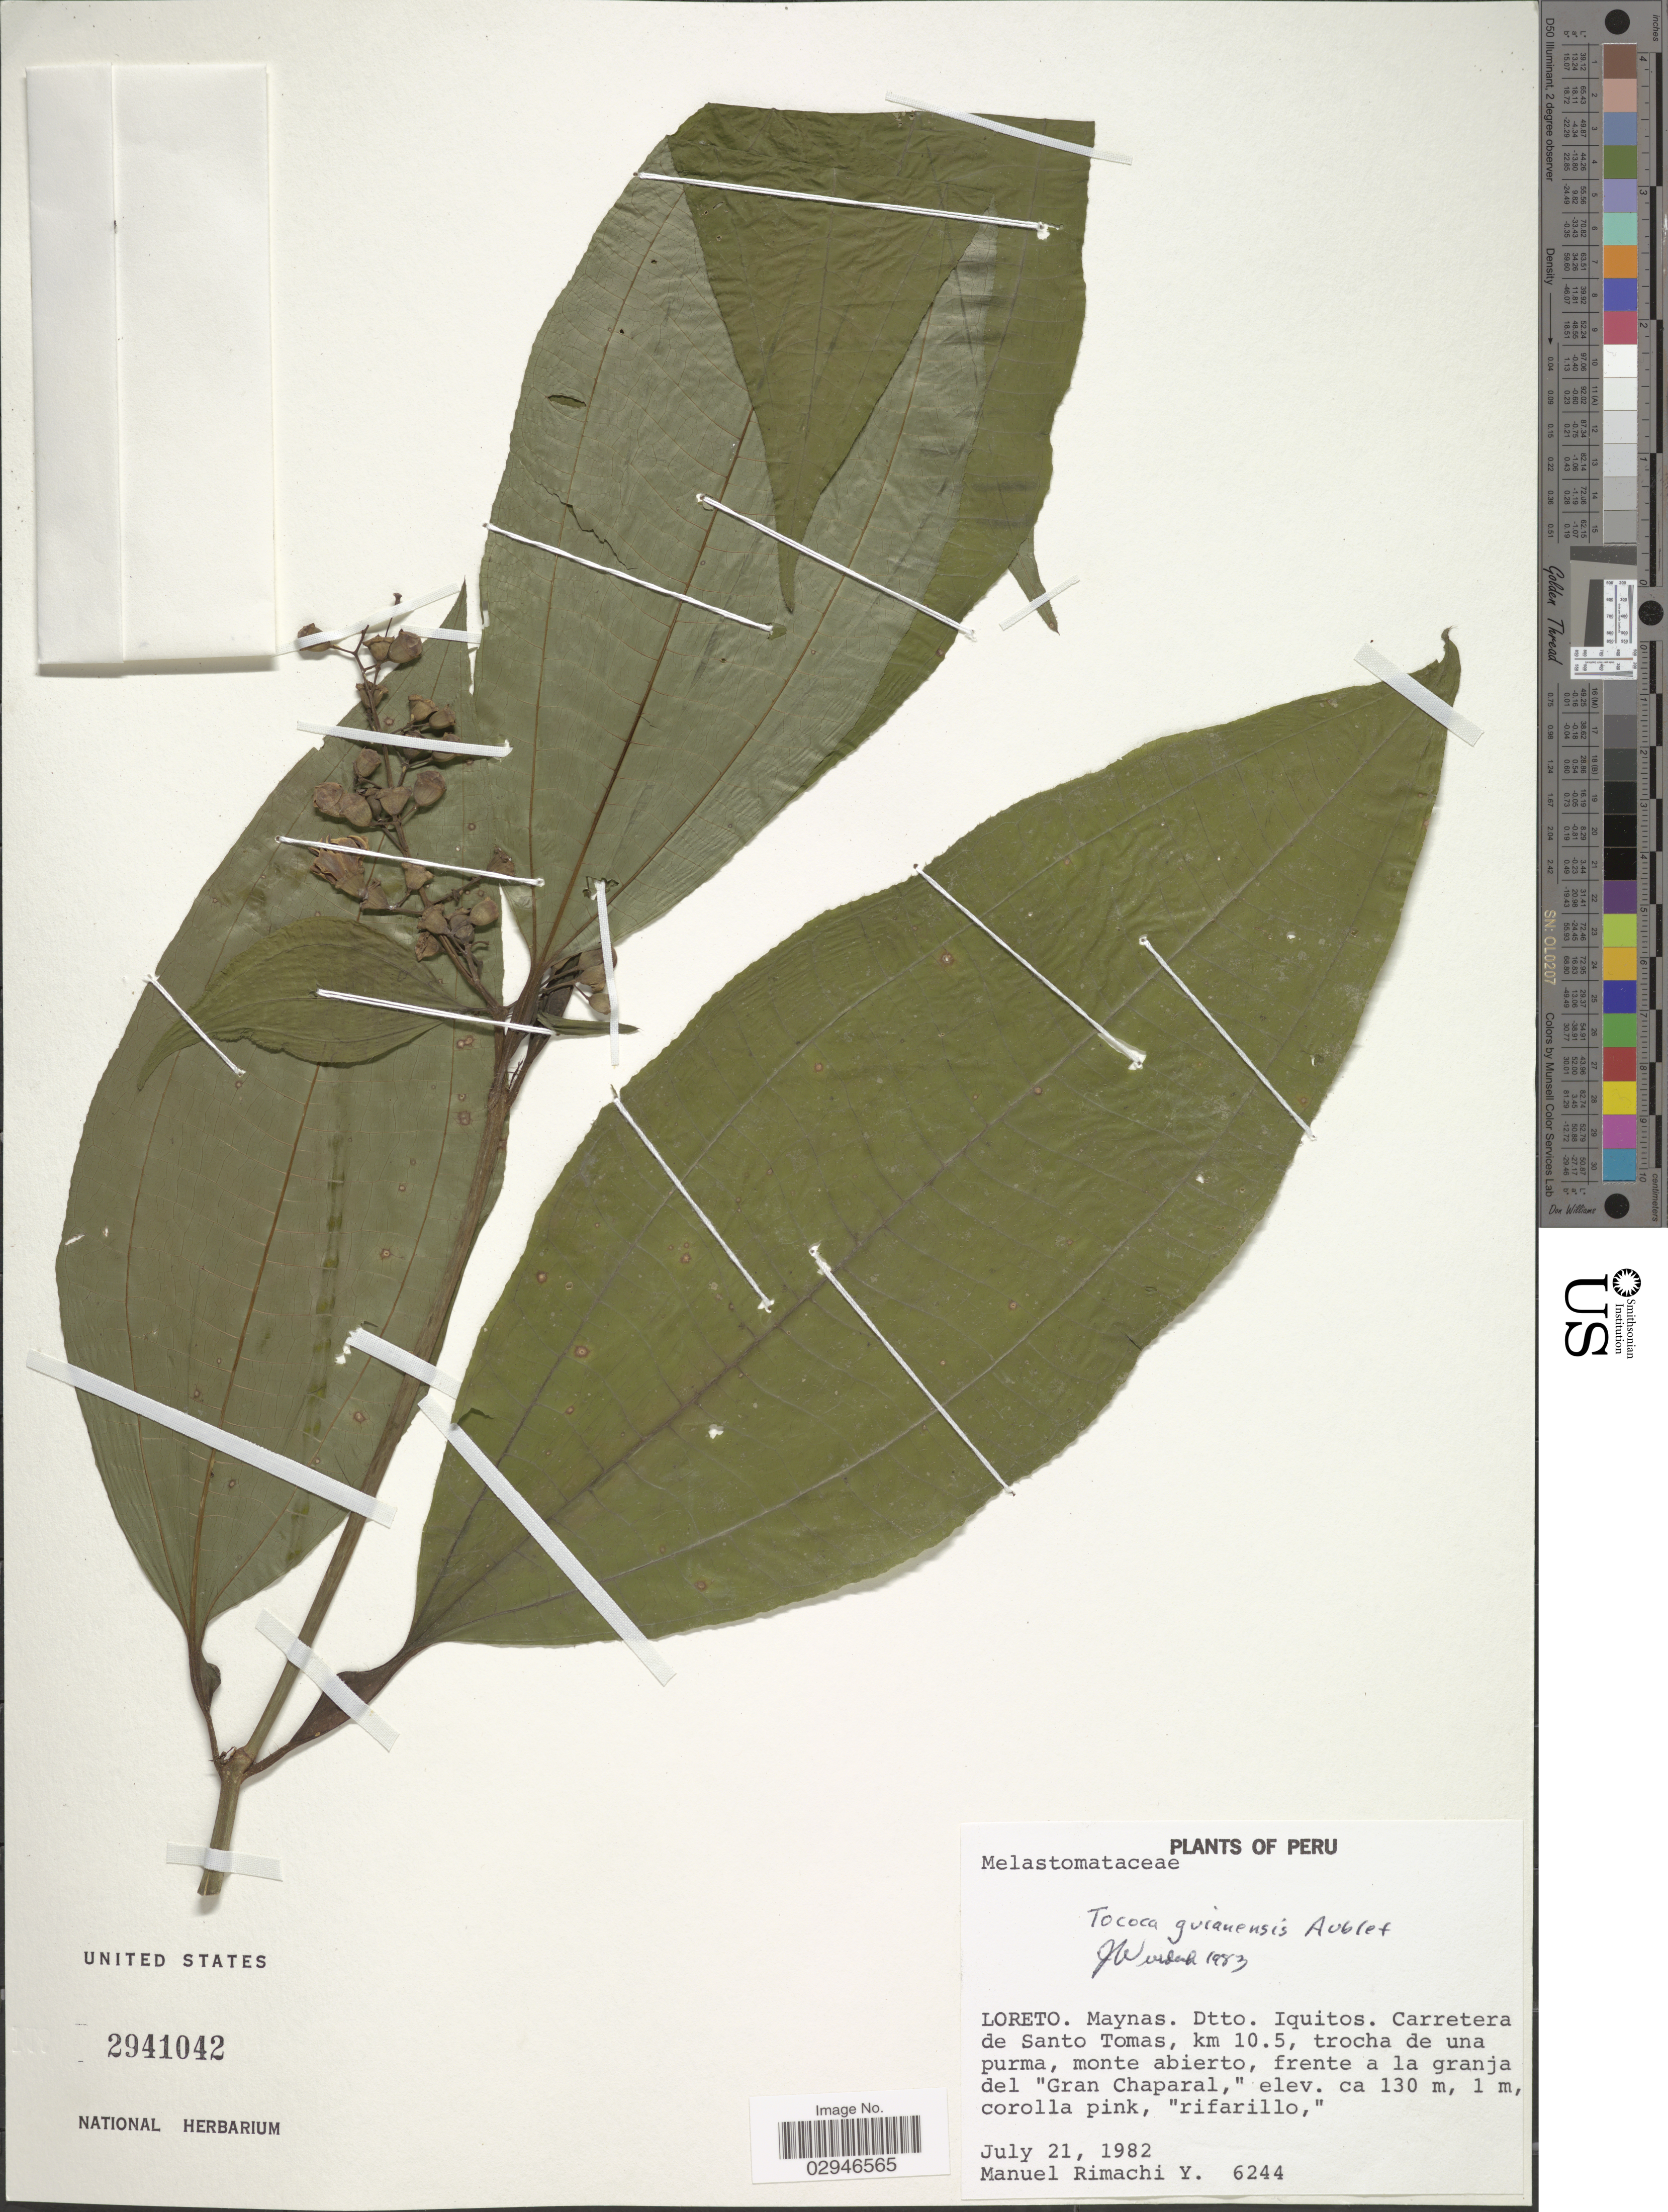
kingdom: Plantae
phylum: Tracheophyta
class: Magnoliopsida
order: Myrtales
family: Melastomataceae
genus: Tococa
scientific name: Tococa guianensis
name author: Aubl.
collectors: M. Rimachi Y.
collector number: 6244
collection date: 1982-07-21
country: Peru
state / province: Loreto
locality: Maynas, Dtto. Iquitos, Carretera de Santo Tomas, km 10.5, trocha de una purma, monte abierto, frente a la granja del "Gran Chaparal".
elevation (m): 130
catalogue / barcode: US 2941042